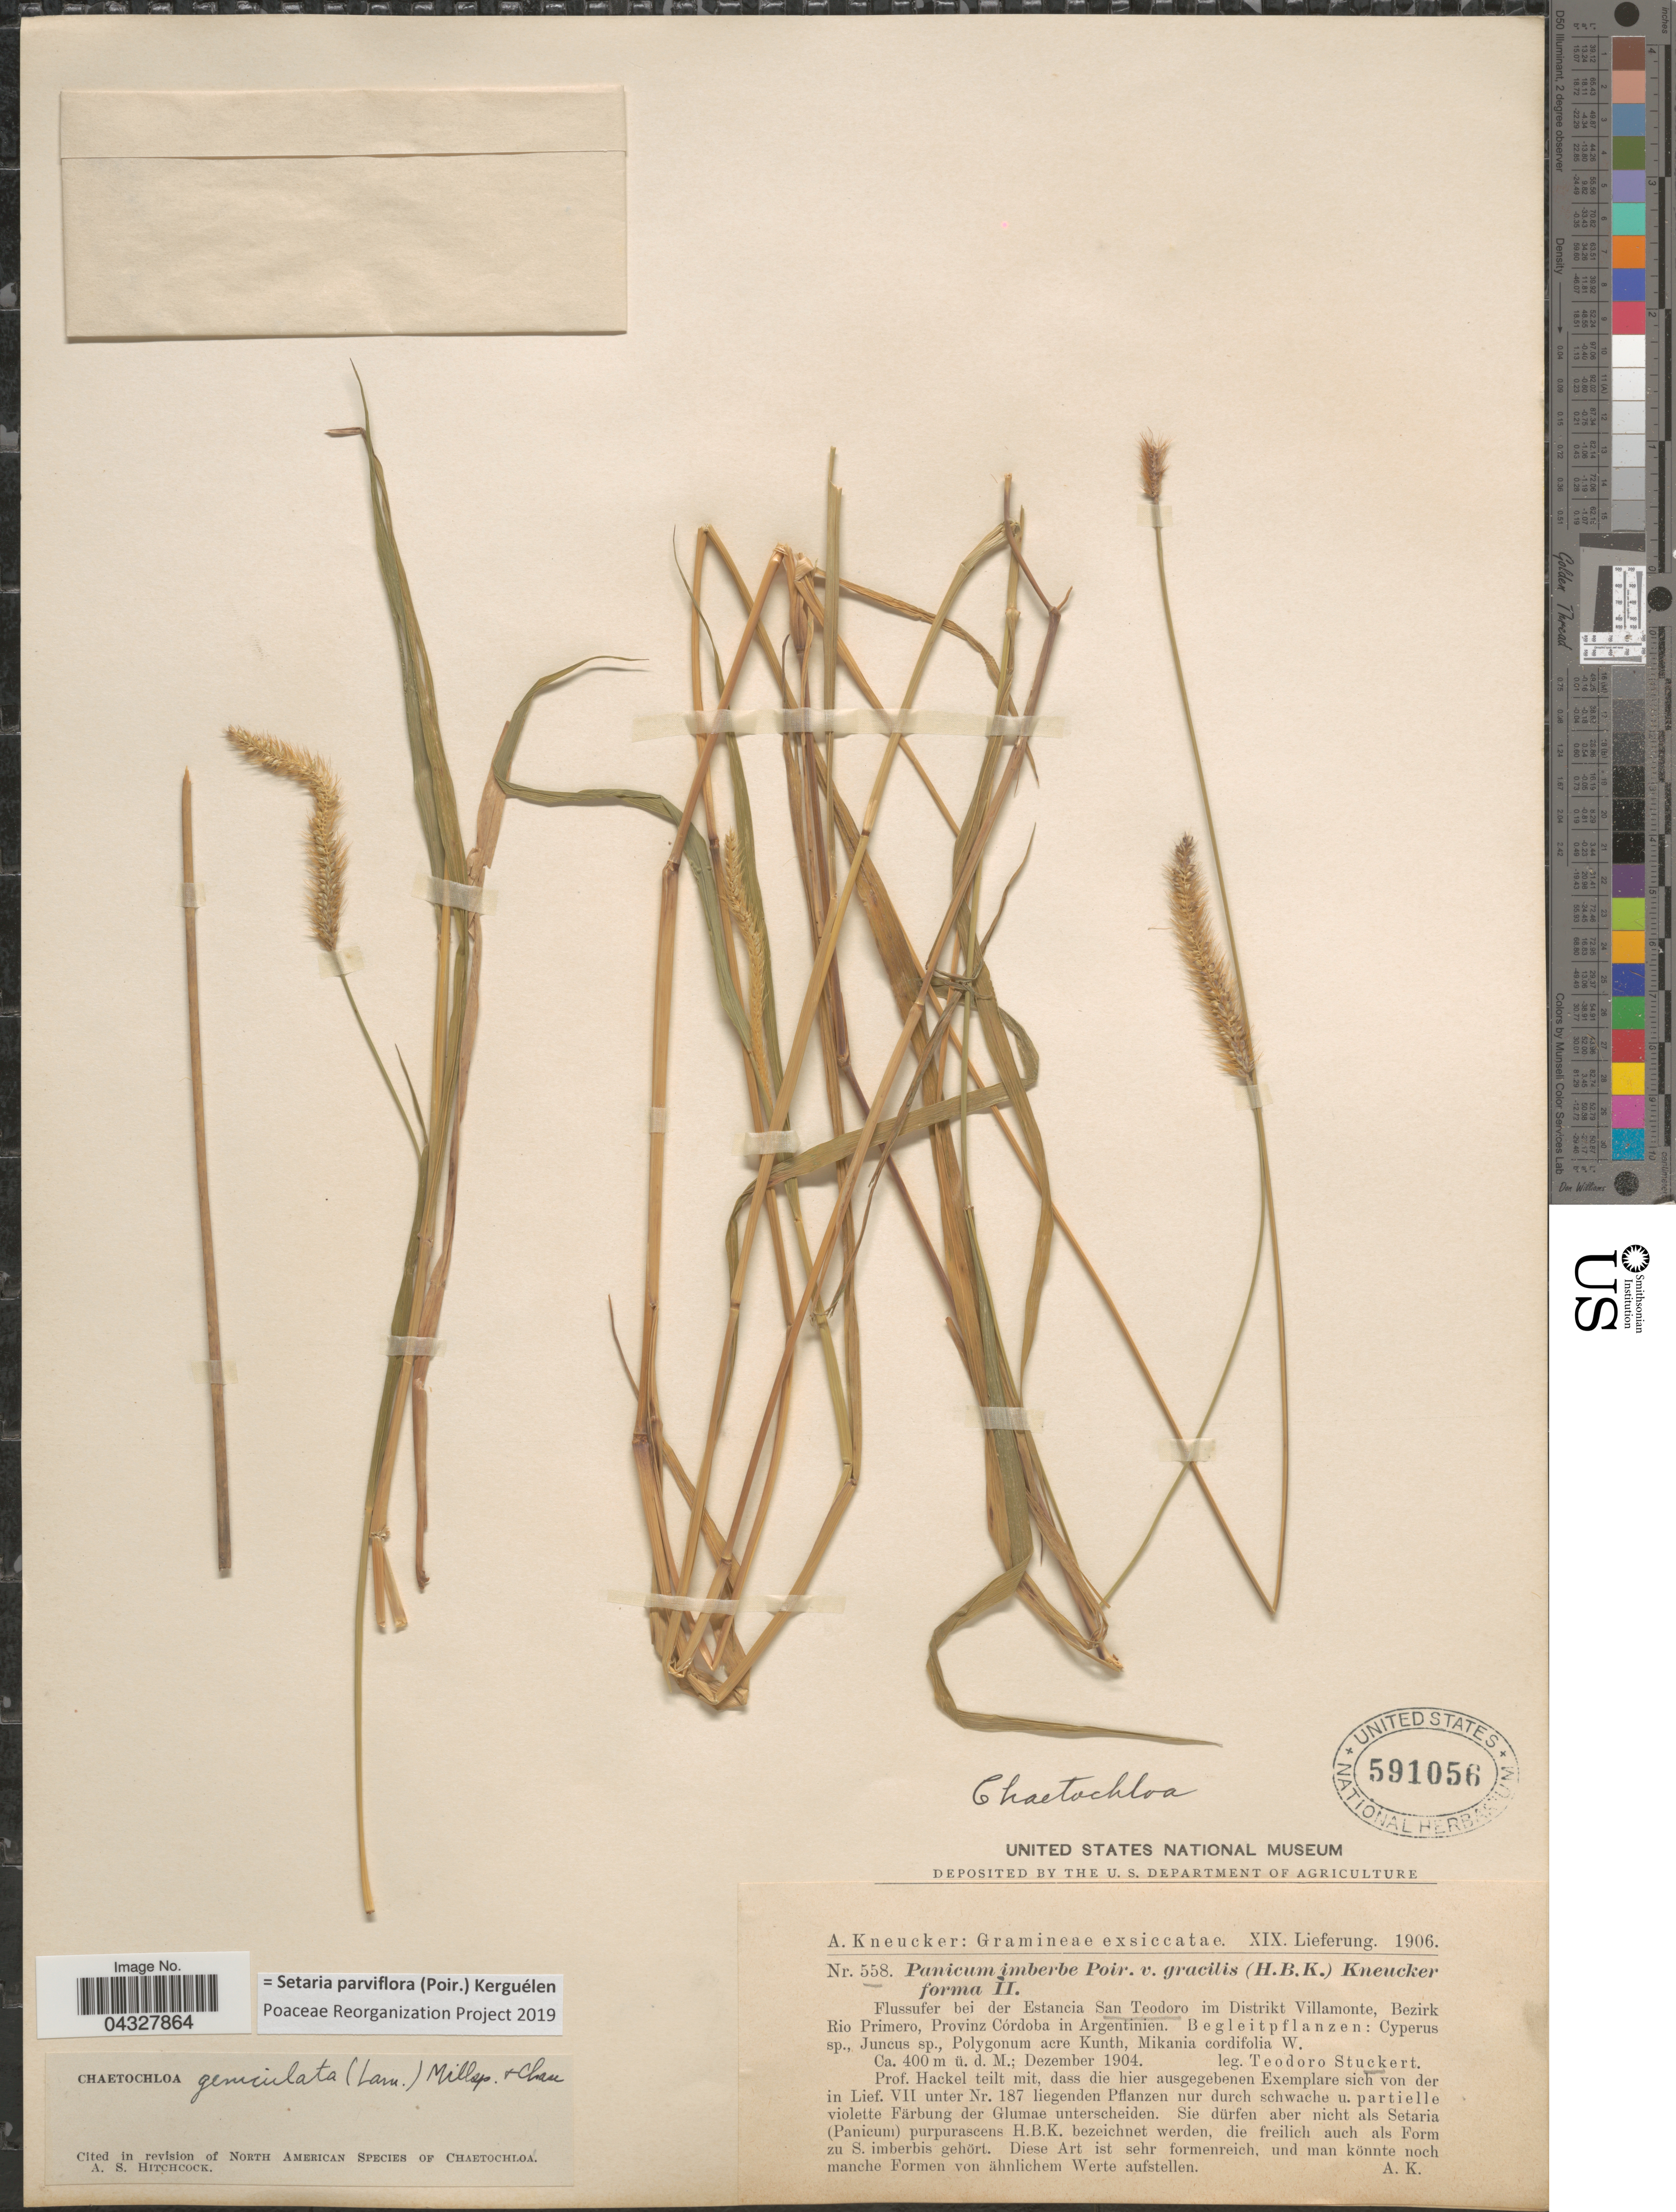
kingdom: Plantae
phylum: Tracheophyta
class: Liliopsida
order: Poales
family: Poaceae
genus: Setaria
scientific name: Setaria parviflora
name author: (Poir.) Kerguélen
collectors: T. Stuckert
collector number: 558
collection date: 1904-12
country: Argentina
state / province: Cordoba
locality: Flussufer bei der Estancia San Teodoro im Distrikt Villamonte, Bezirk Rio Primero.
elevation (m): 400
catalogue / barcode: US 591056